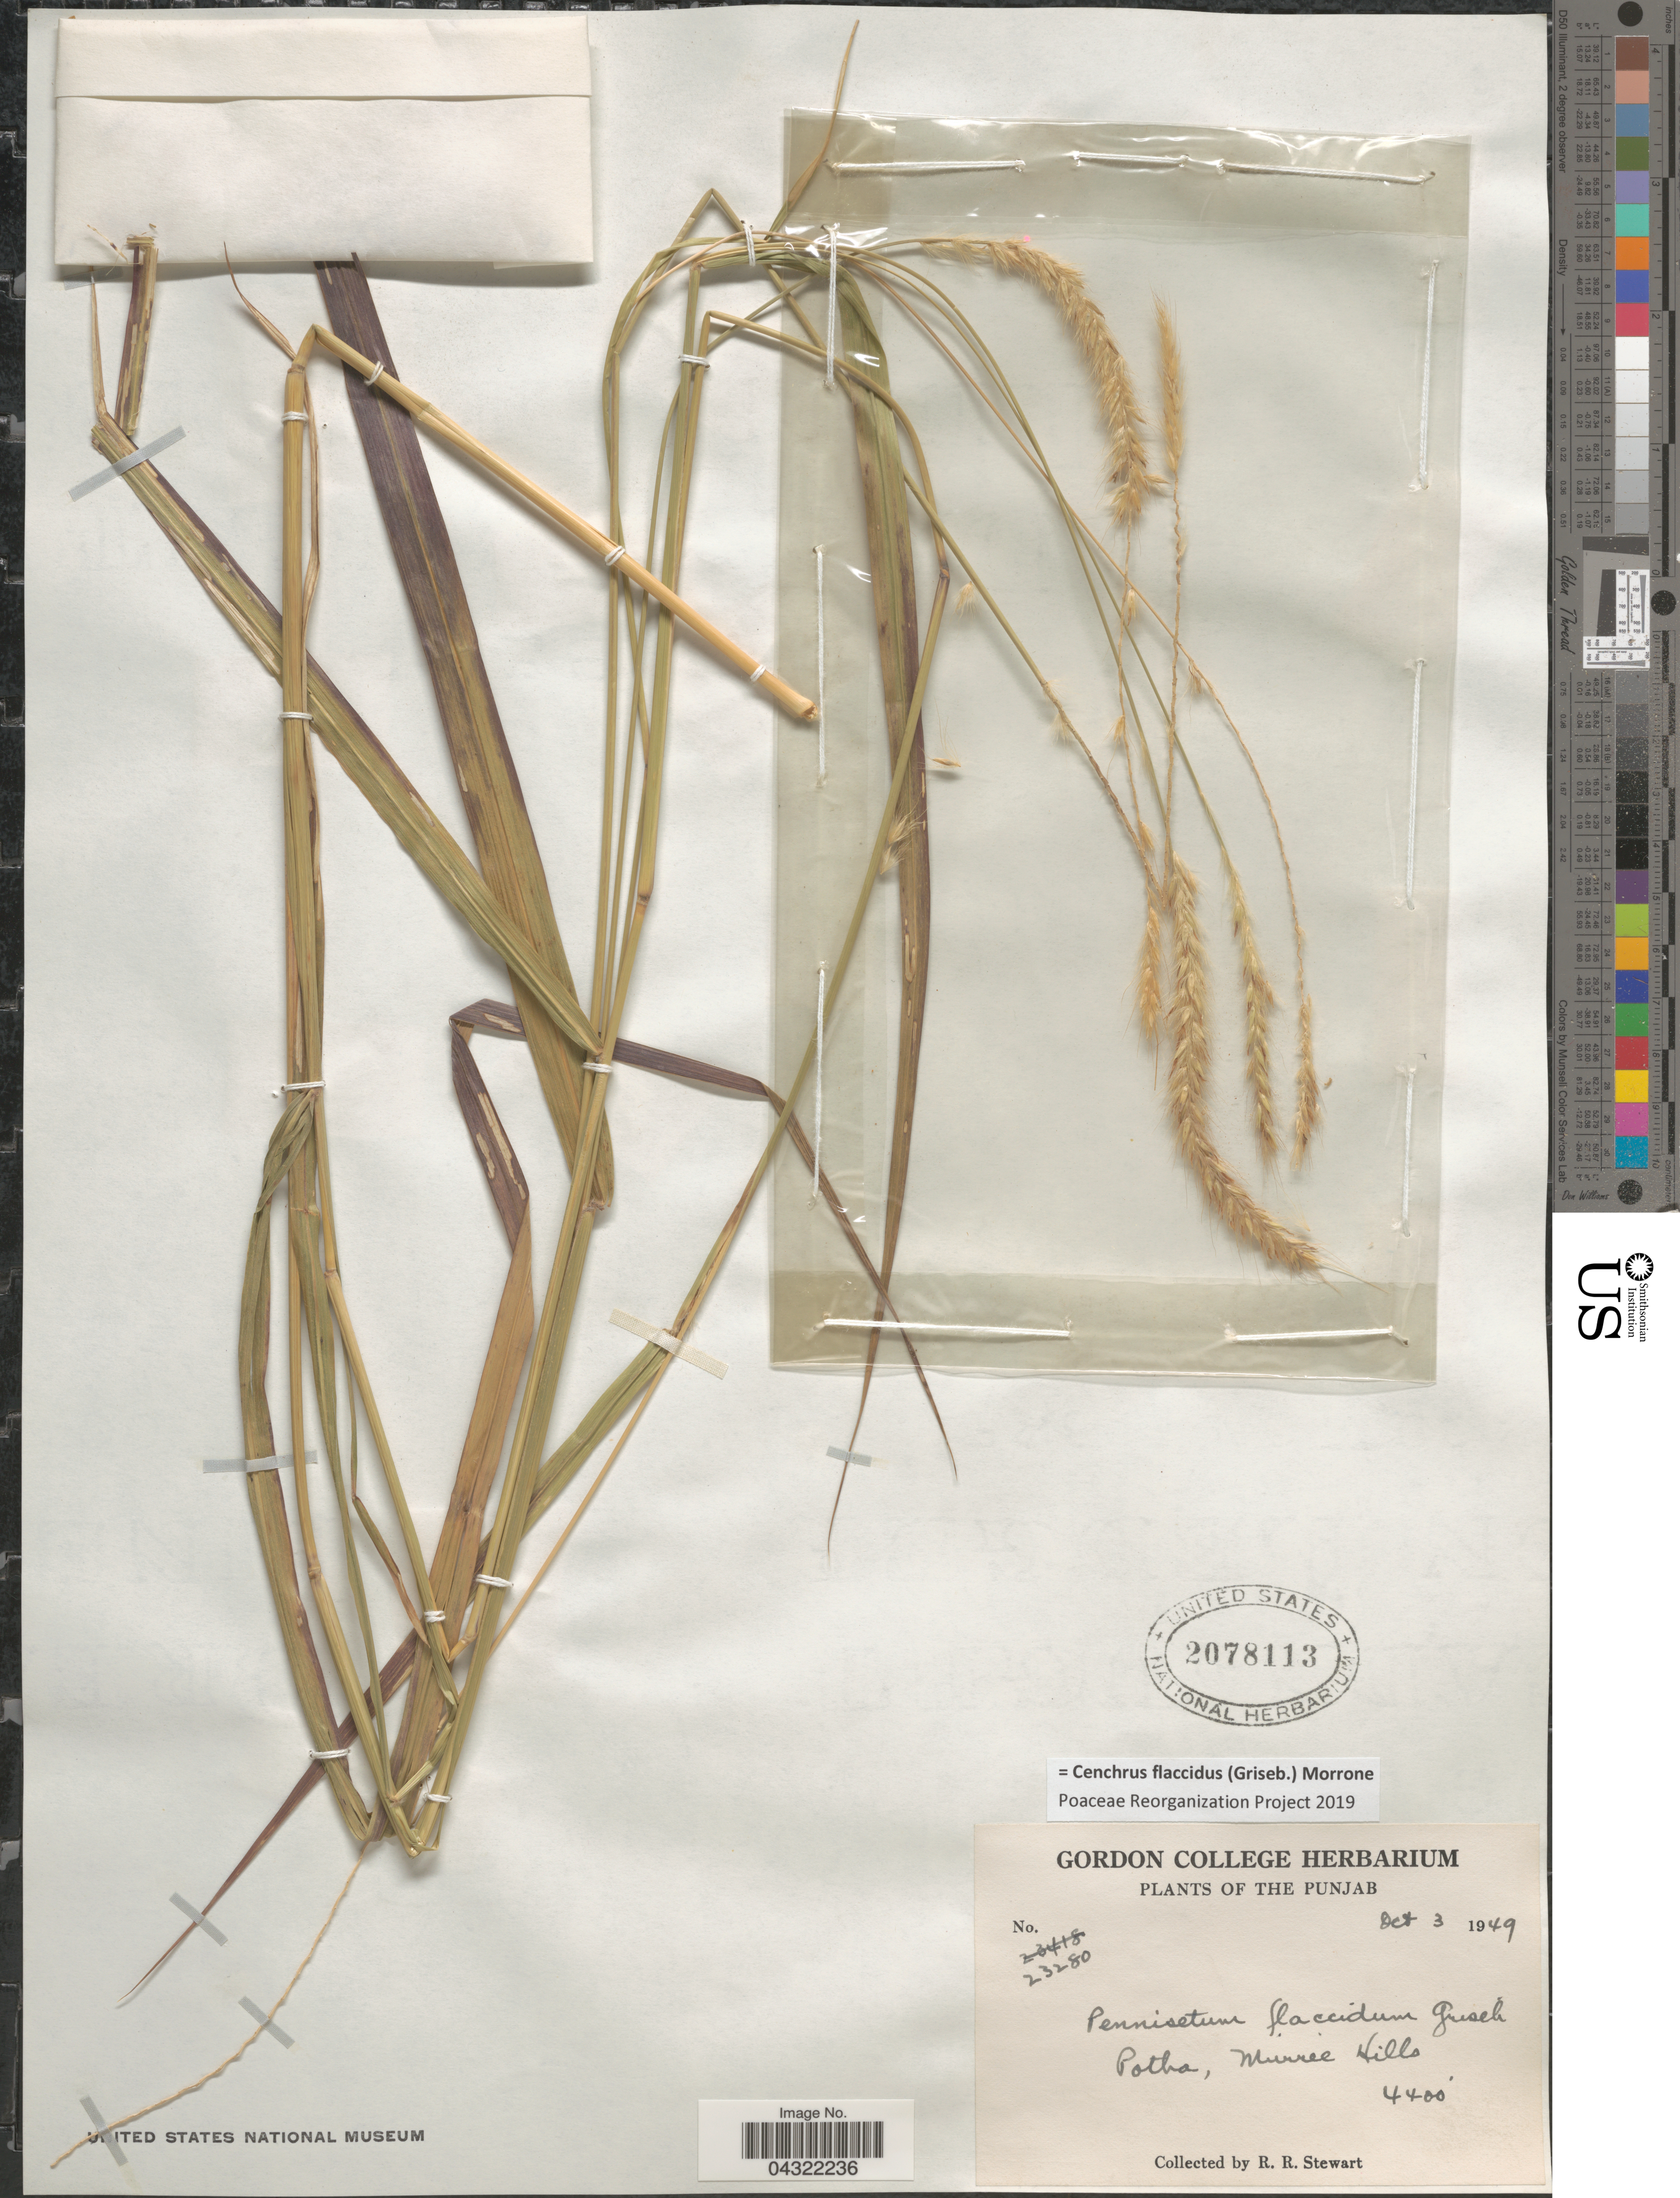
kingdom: Plantae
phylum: Tracheophyta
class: Liliopsida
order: Poales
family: Poaceae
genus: Cenchrus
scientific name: Cenchrus flaccidus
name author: (Griseb.) Morrone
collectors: R. Stewart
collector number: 23280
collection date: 1949-10-03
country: Pakistan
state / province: Punjab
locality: The Punjab. Potha, Murree Hills.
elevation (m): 1341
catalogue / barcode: US 2078113